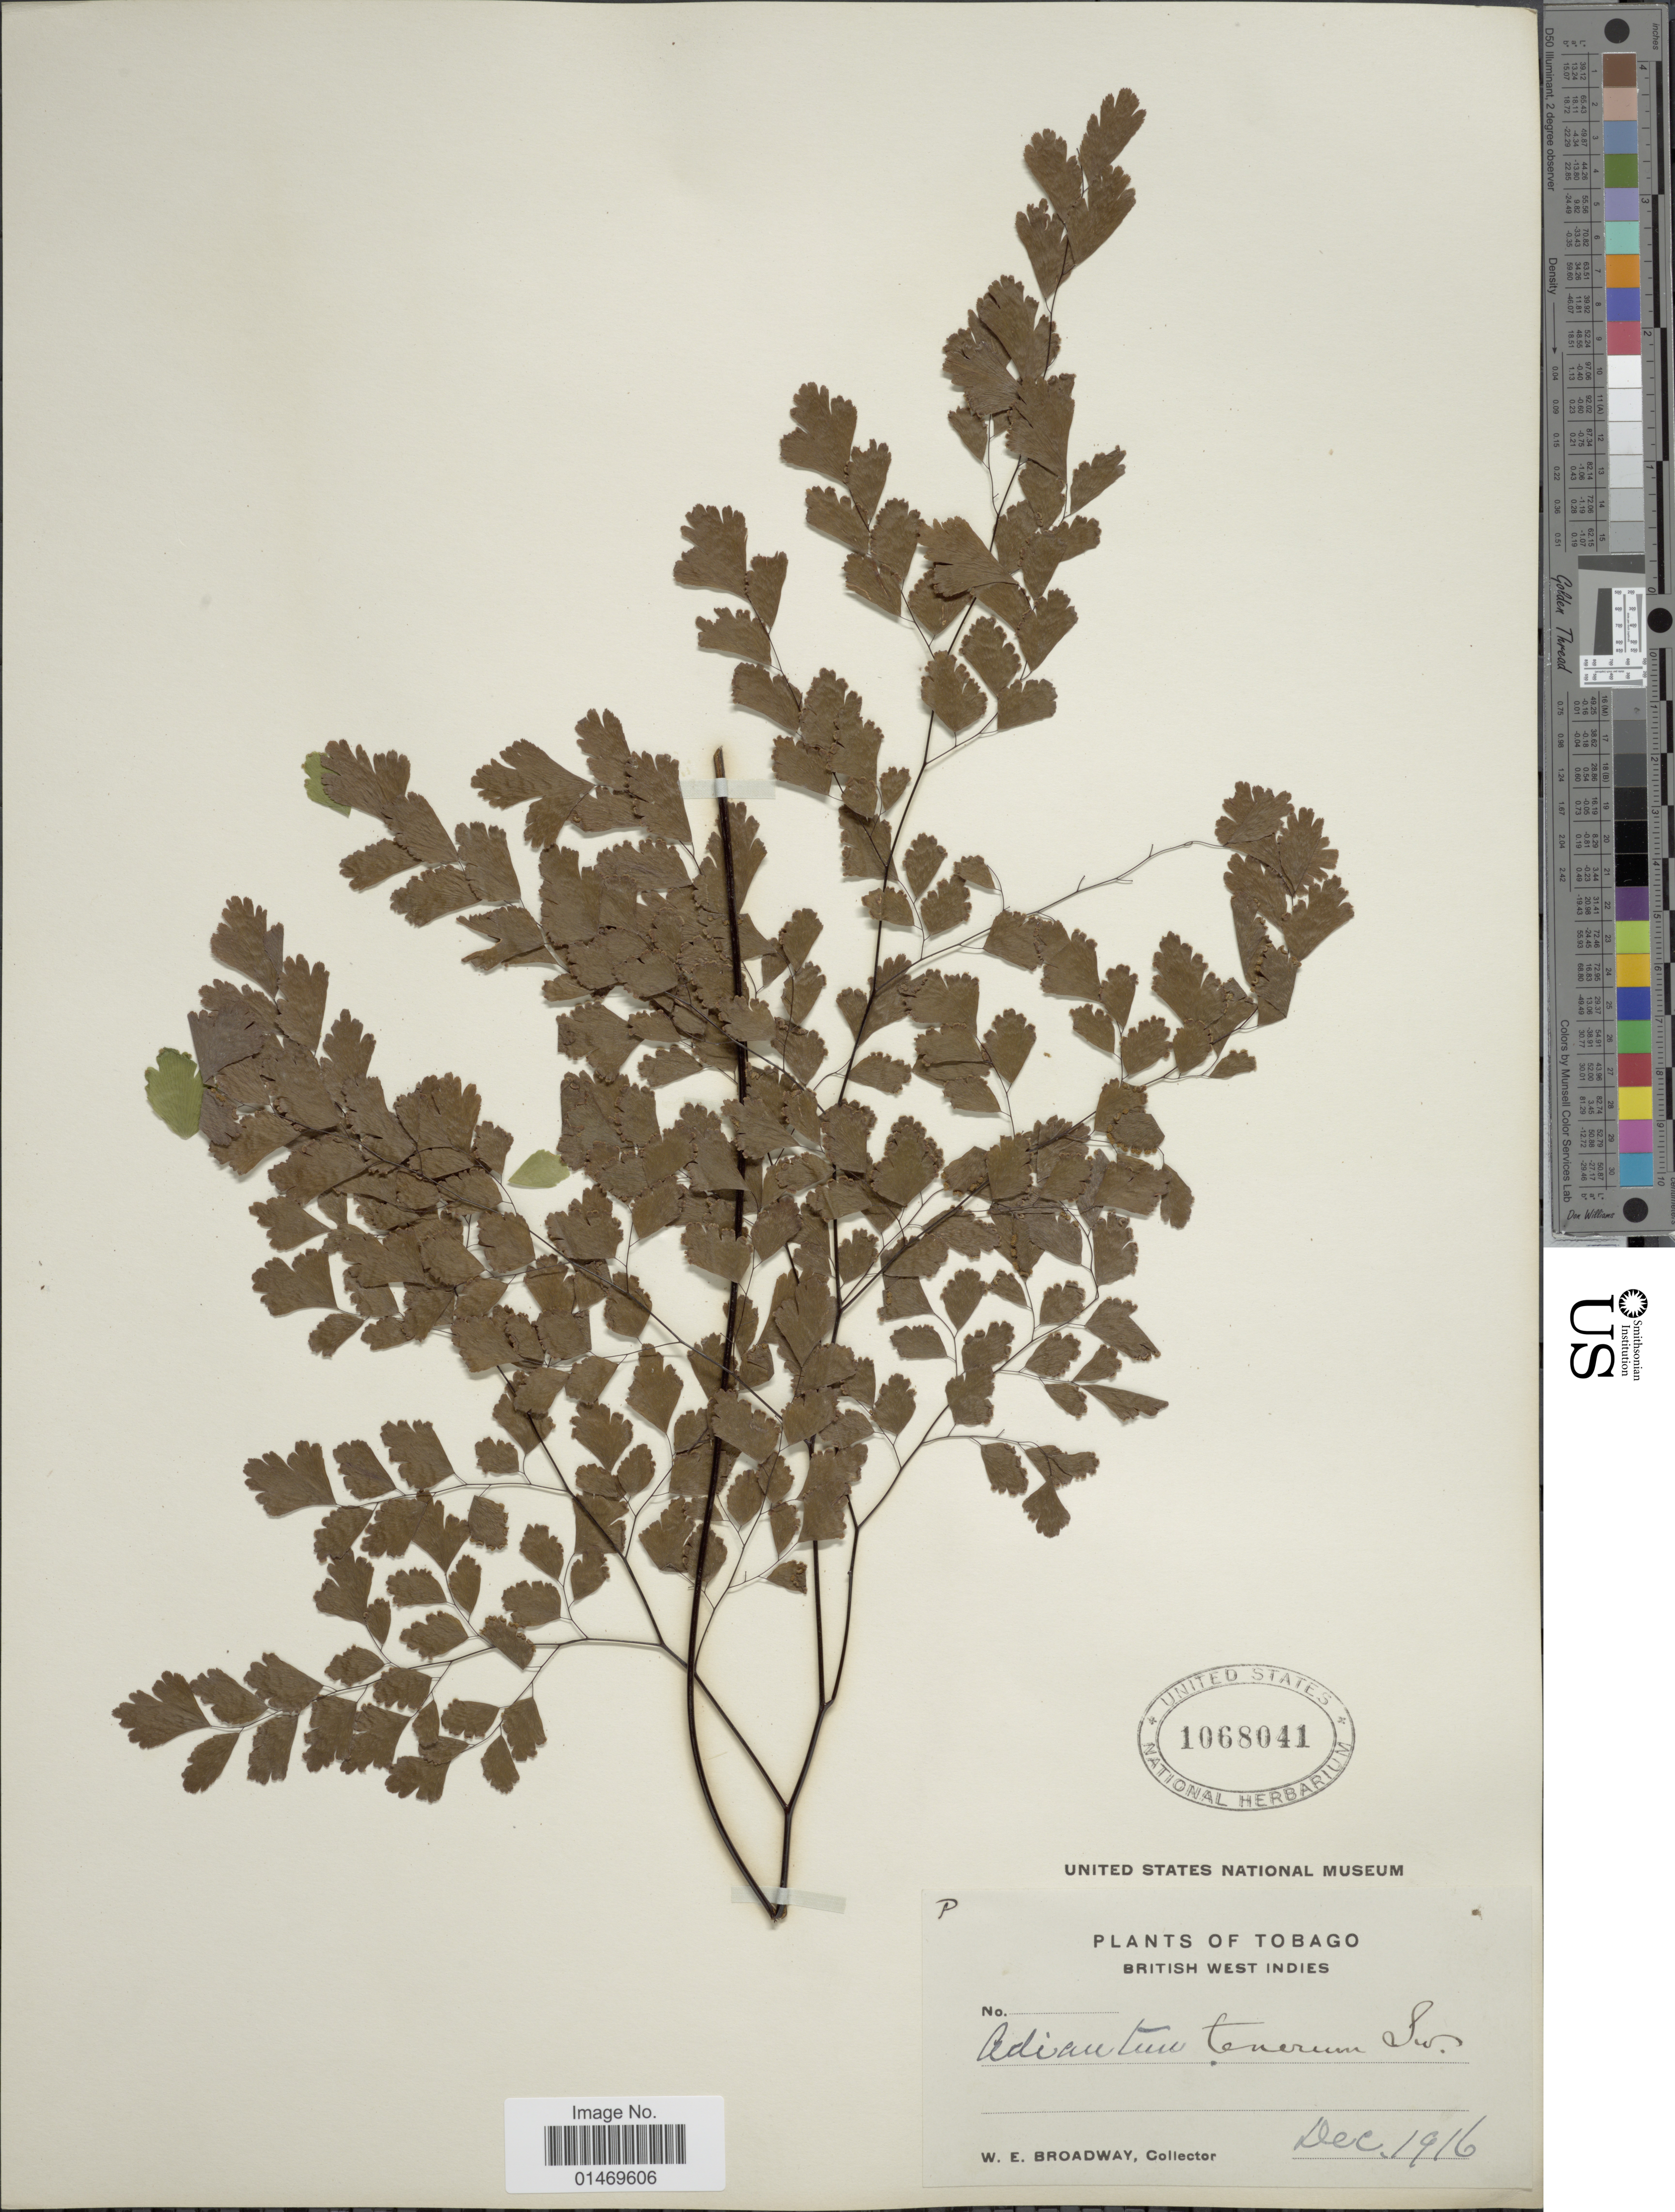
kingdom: Plantae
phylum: Tracheophyta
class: Polypodiopsida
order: Polypodiales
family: Pteridaceae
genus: Adiantum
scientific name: Adiantum tenerum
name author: Sw.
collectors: W. E. Broadway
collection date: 1916-12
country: Trinidad and Tobago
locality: Plants of Tobago, British West Indies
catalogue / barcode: US 1068041